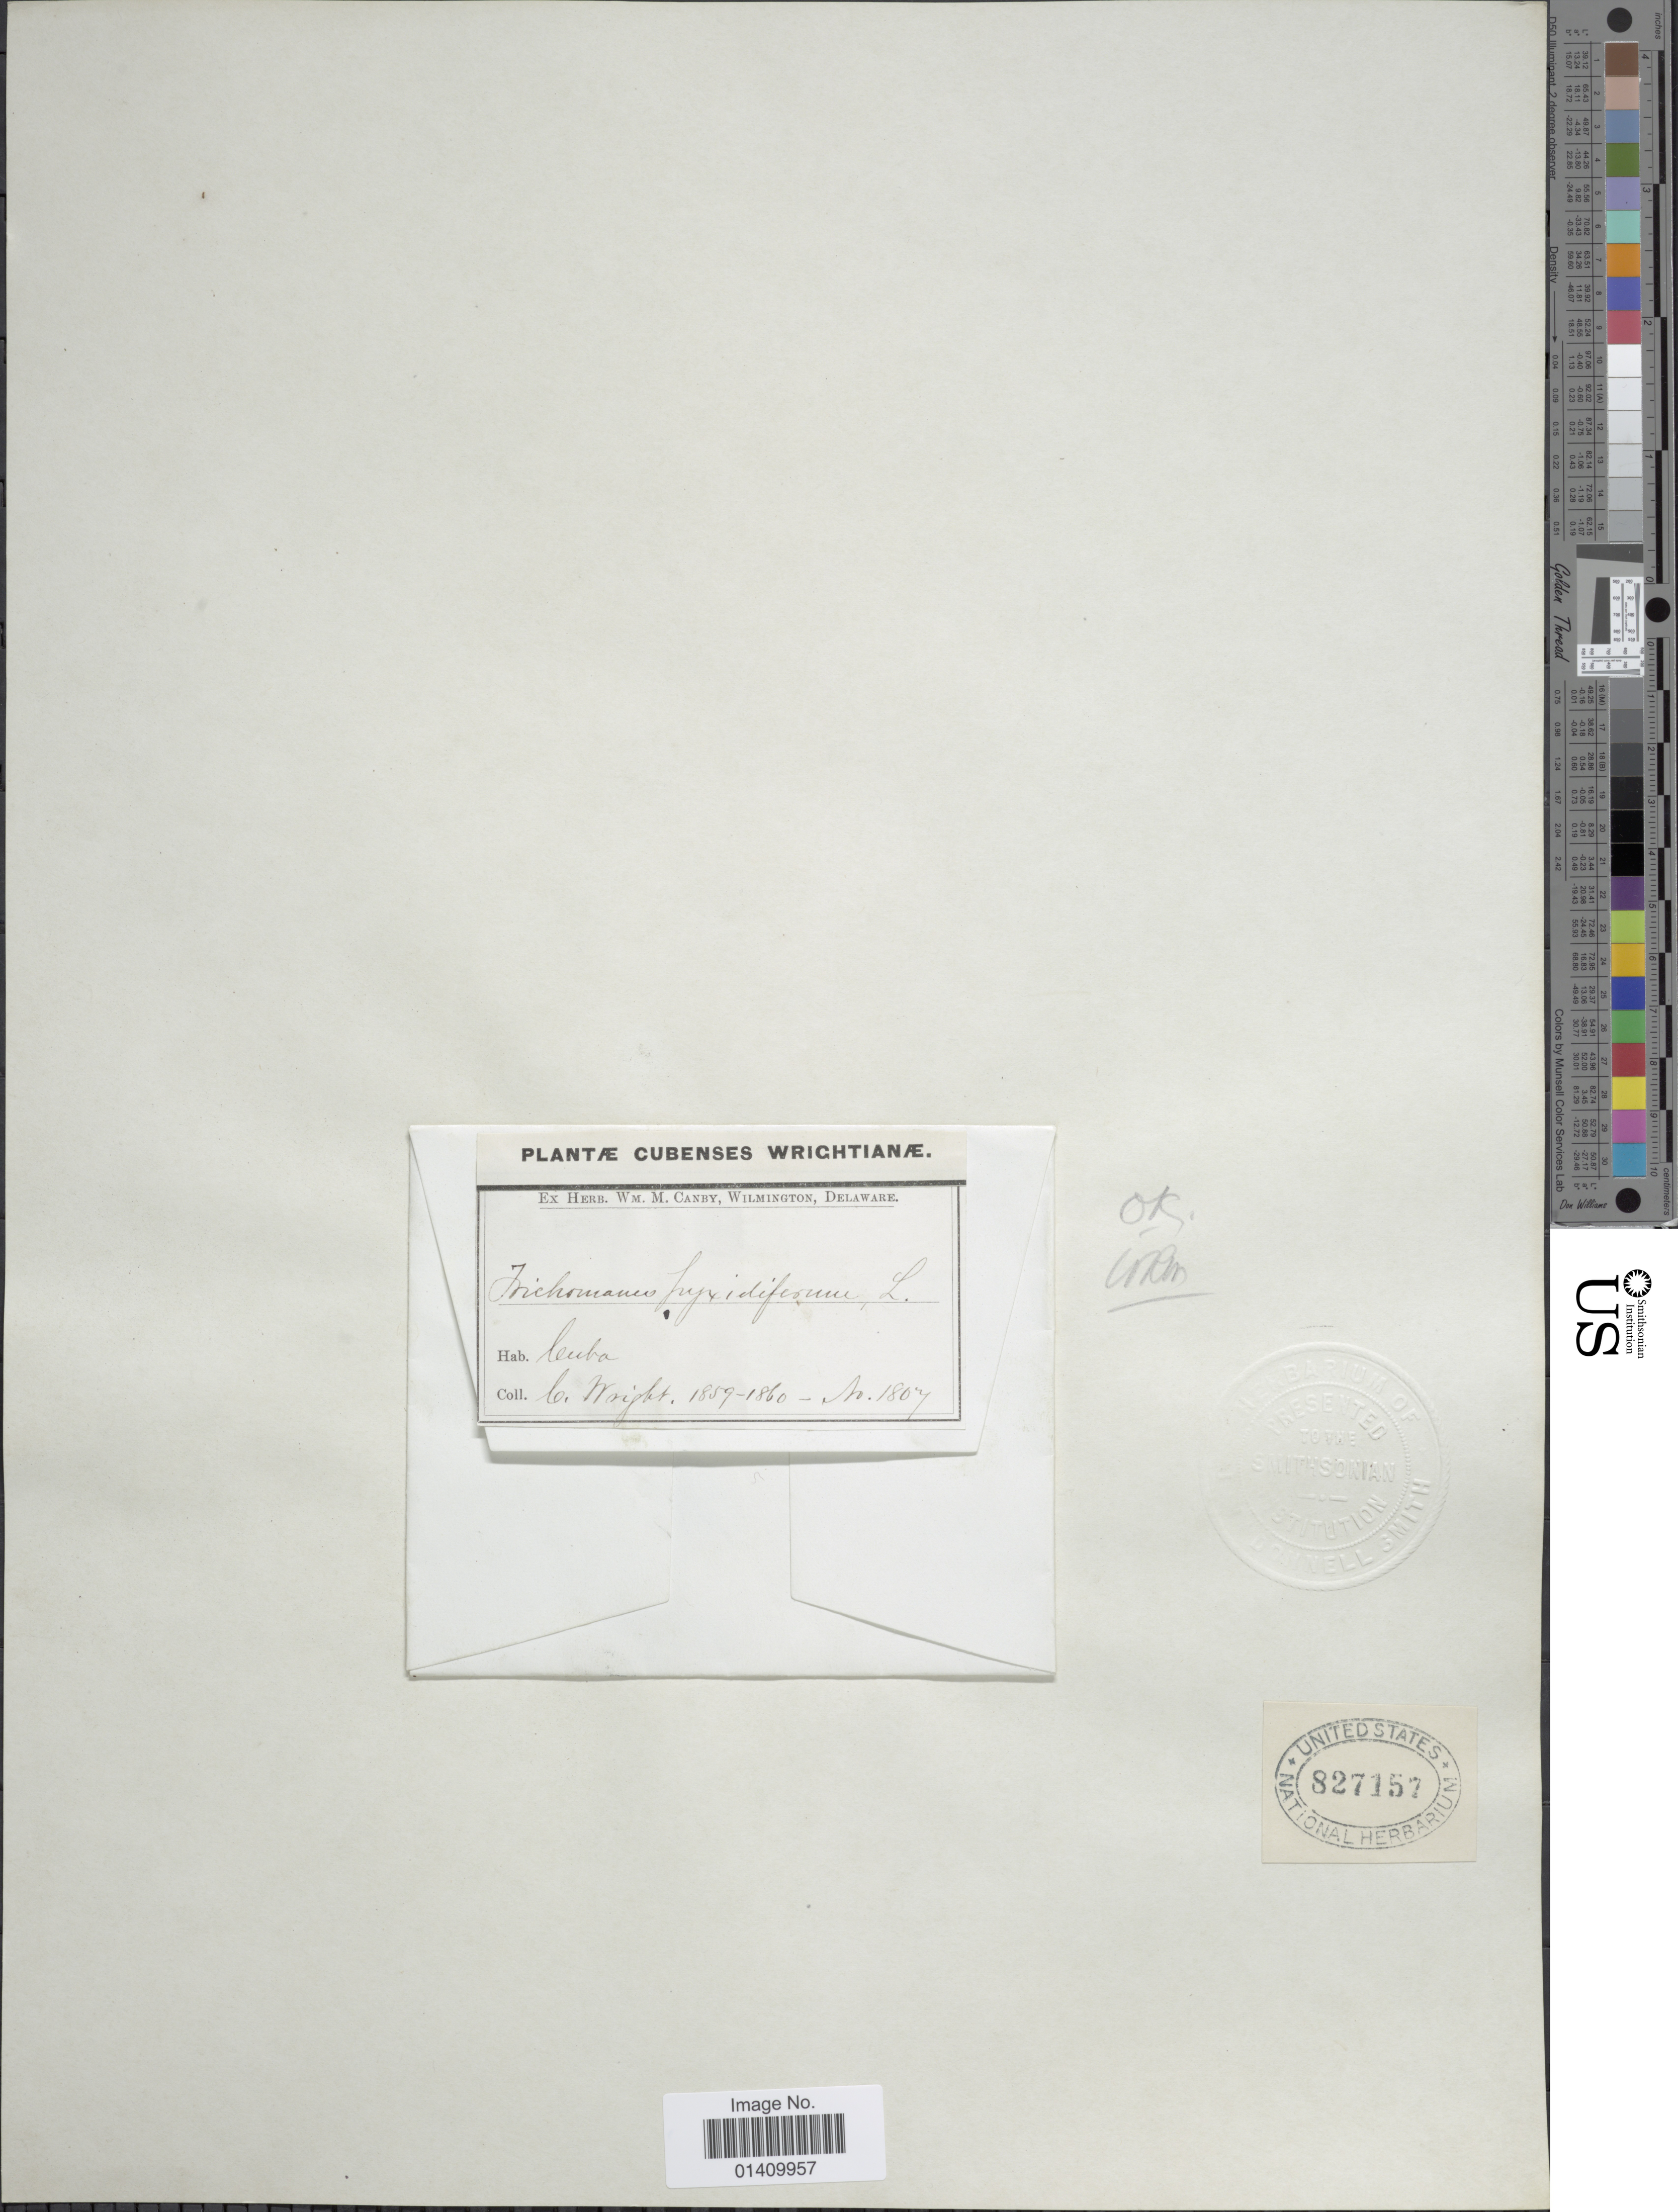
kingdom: Plantae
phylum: Tracheophyta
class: Polypodiopsida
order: Hymenophyllales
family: Hymenophyllaceae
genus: Polyphlebium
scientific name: Polyphlebium pyxidiferum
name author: (L.) Ebihara & Dubuisson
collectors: C. Wright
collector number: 1807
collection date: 1859/1860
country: Cuba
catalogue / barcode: US 827157